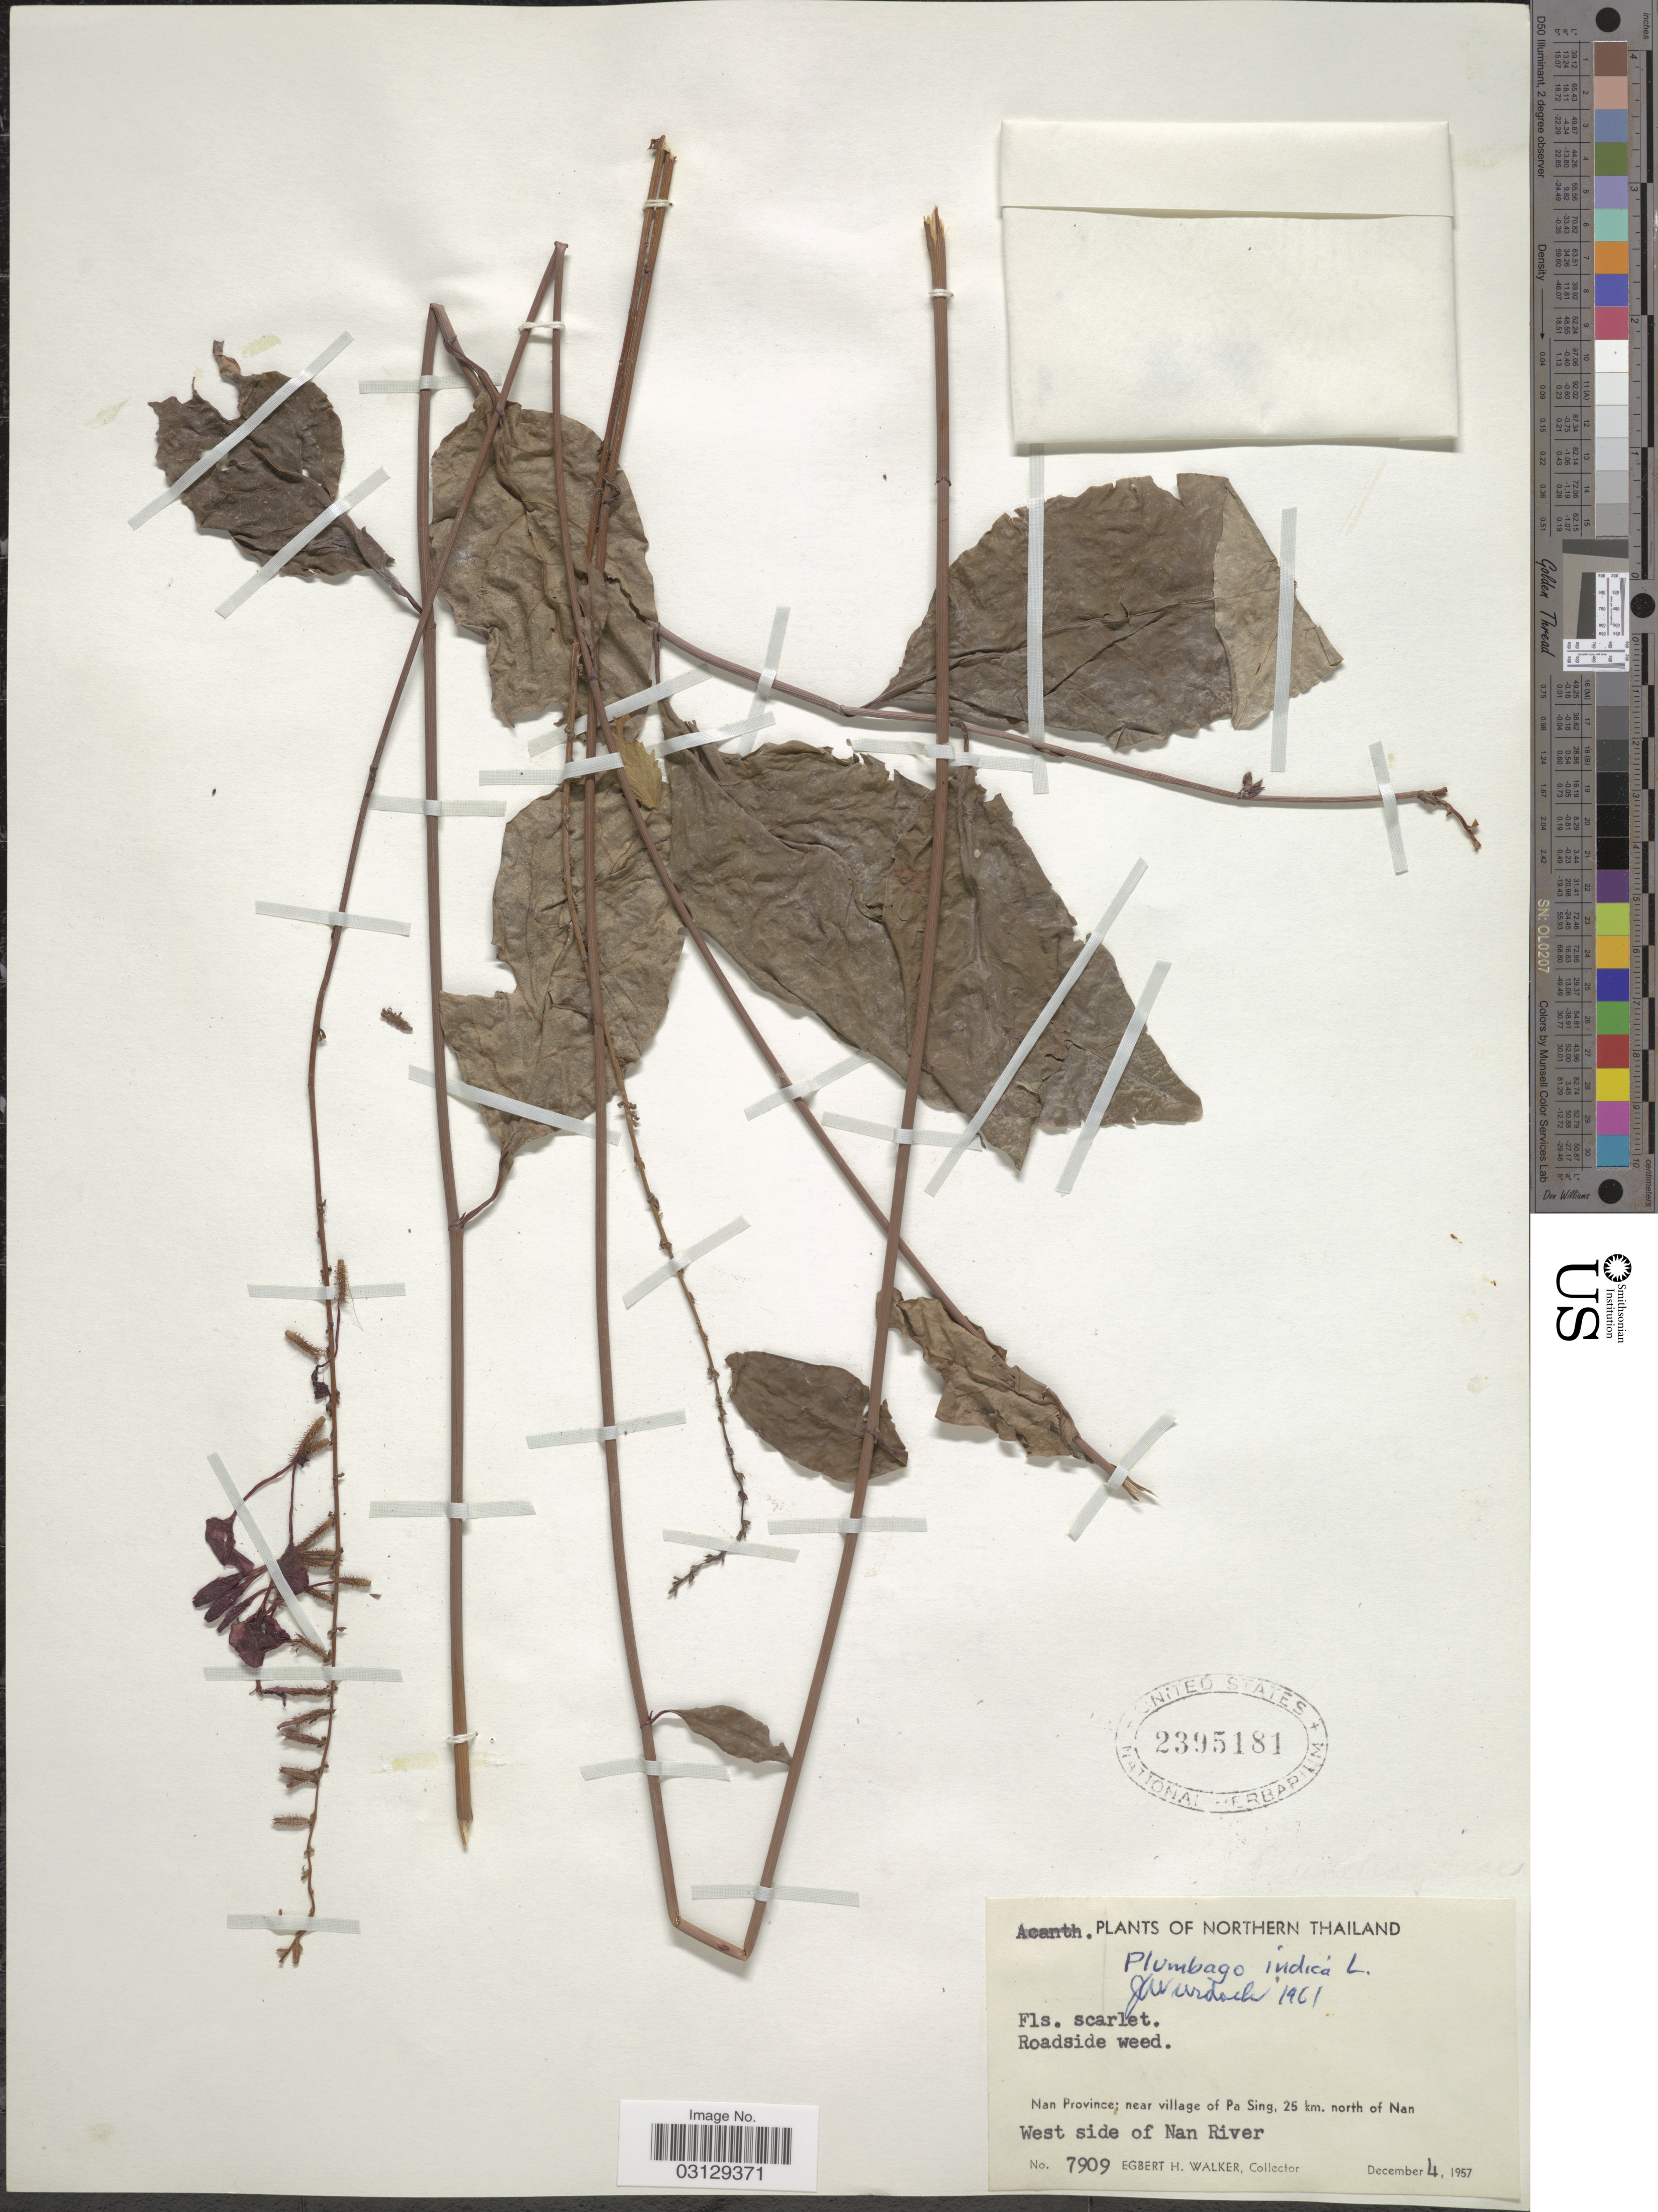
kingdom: Plantae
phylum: Tracheophyta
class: Magnoliopsida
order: Caryophyllales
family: Plumbaginaceae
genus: Plumbago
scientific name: Plumbago indica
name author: L.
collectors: E. H. Walker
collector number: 7909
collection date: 1957-12-04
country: Thailand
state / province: Nan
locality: Northern Thailand. Near village of Pa Sing, 25 km. north of Nan. West side of Nan River.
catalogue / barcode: US 2395181